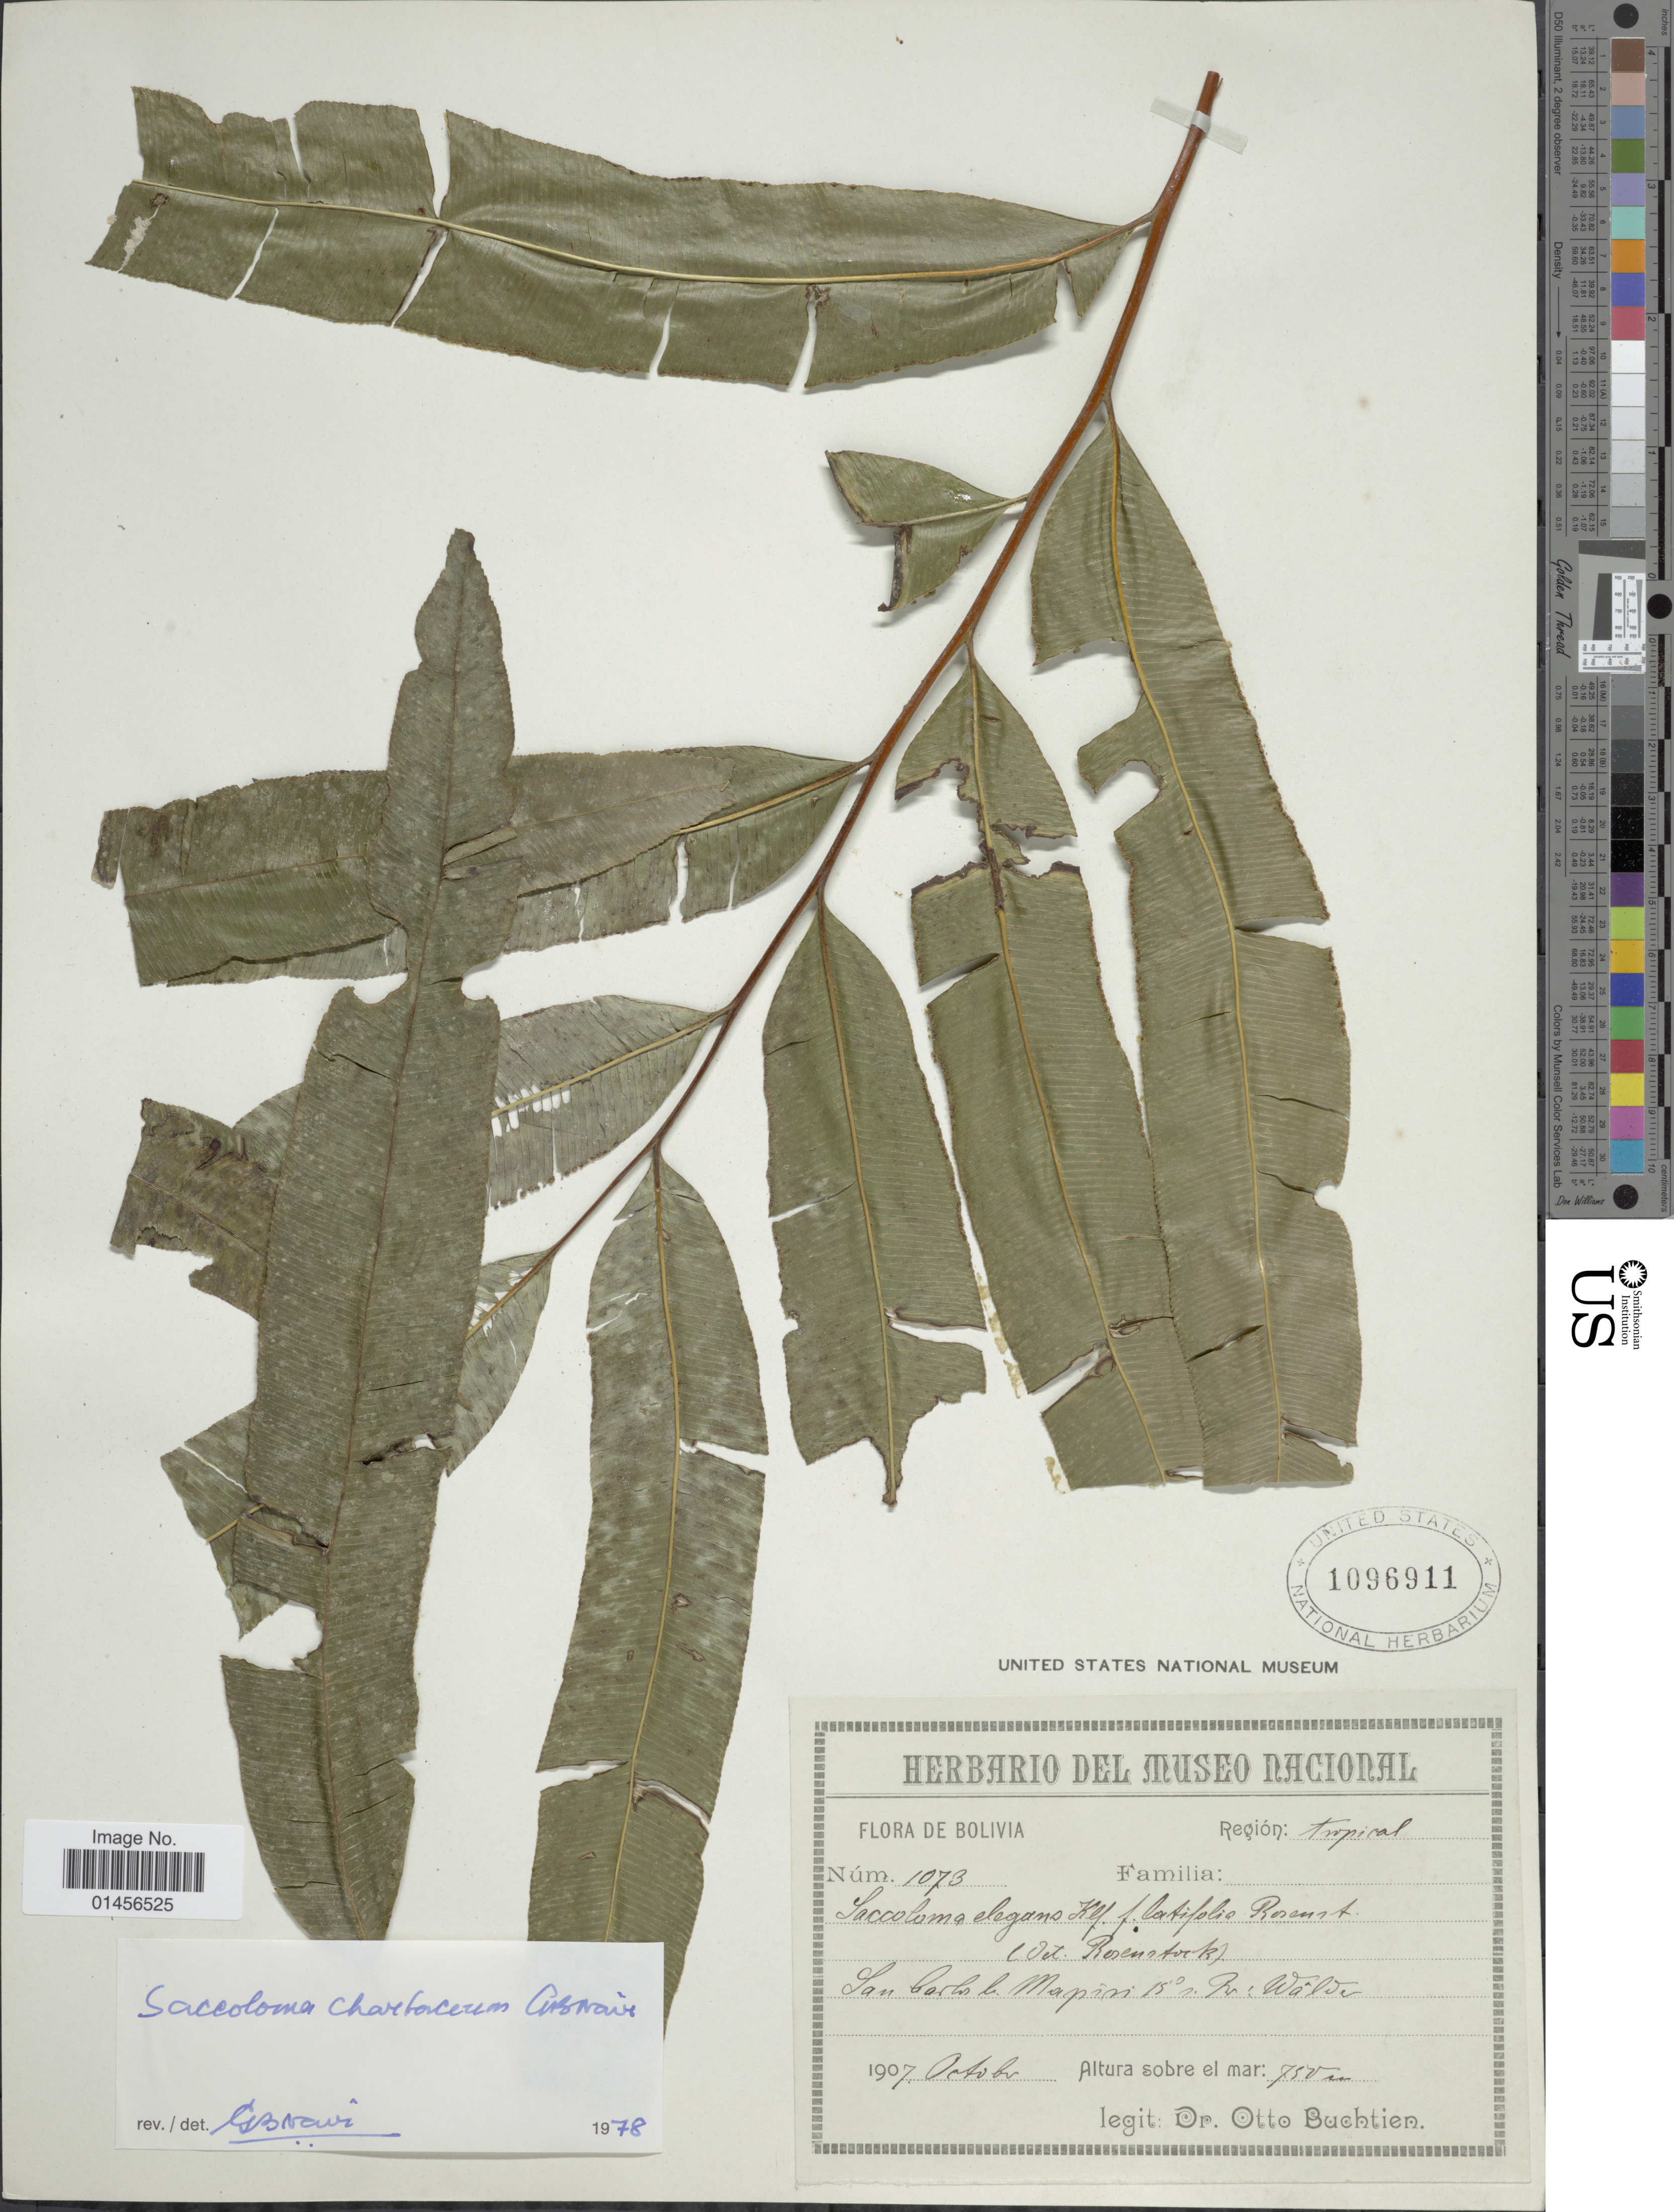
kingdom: Plantae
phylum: Tracheophyta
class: Polypodiopsida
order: Polypodiales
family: Saccolomataceae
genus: Saccoloma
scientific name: Saccoloma elegans subsp. chartaceum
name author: Cremers & K.U. Kramer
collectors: O. Buchtien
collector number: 1073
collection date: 1907-10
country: Bolivia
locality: San Carlos b. Mapiri 15° n, R. Walder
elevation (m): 750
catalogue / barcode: US 1096911